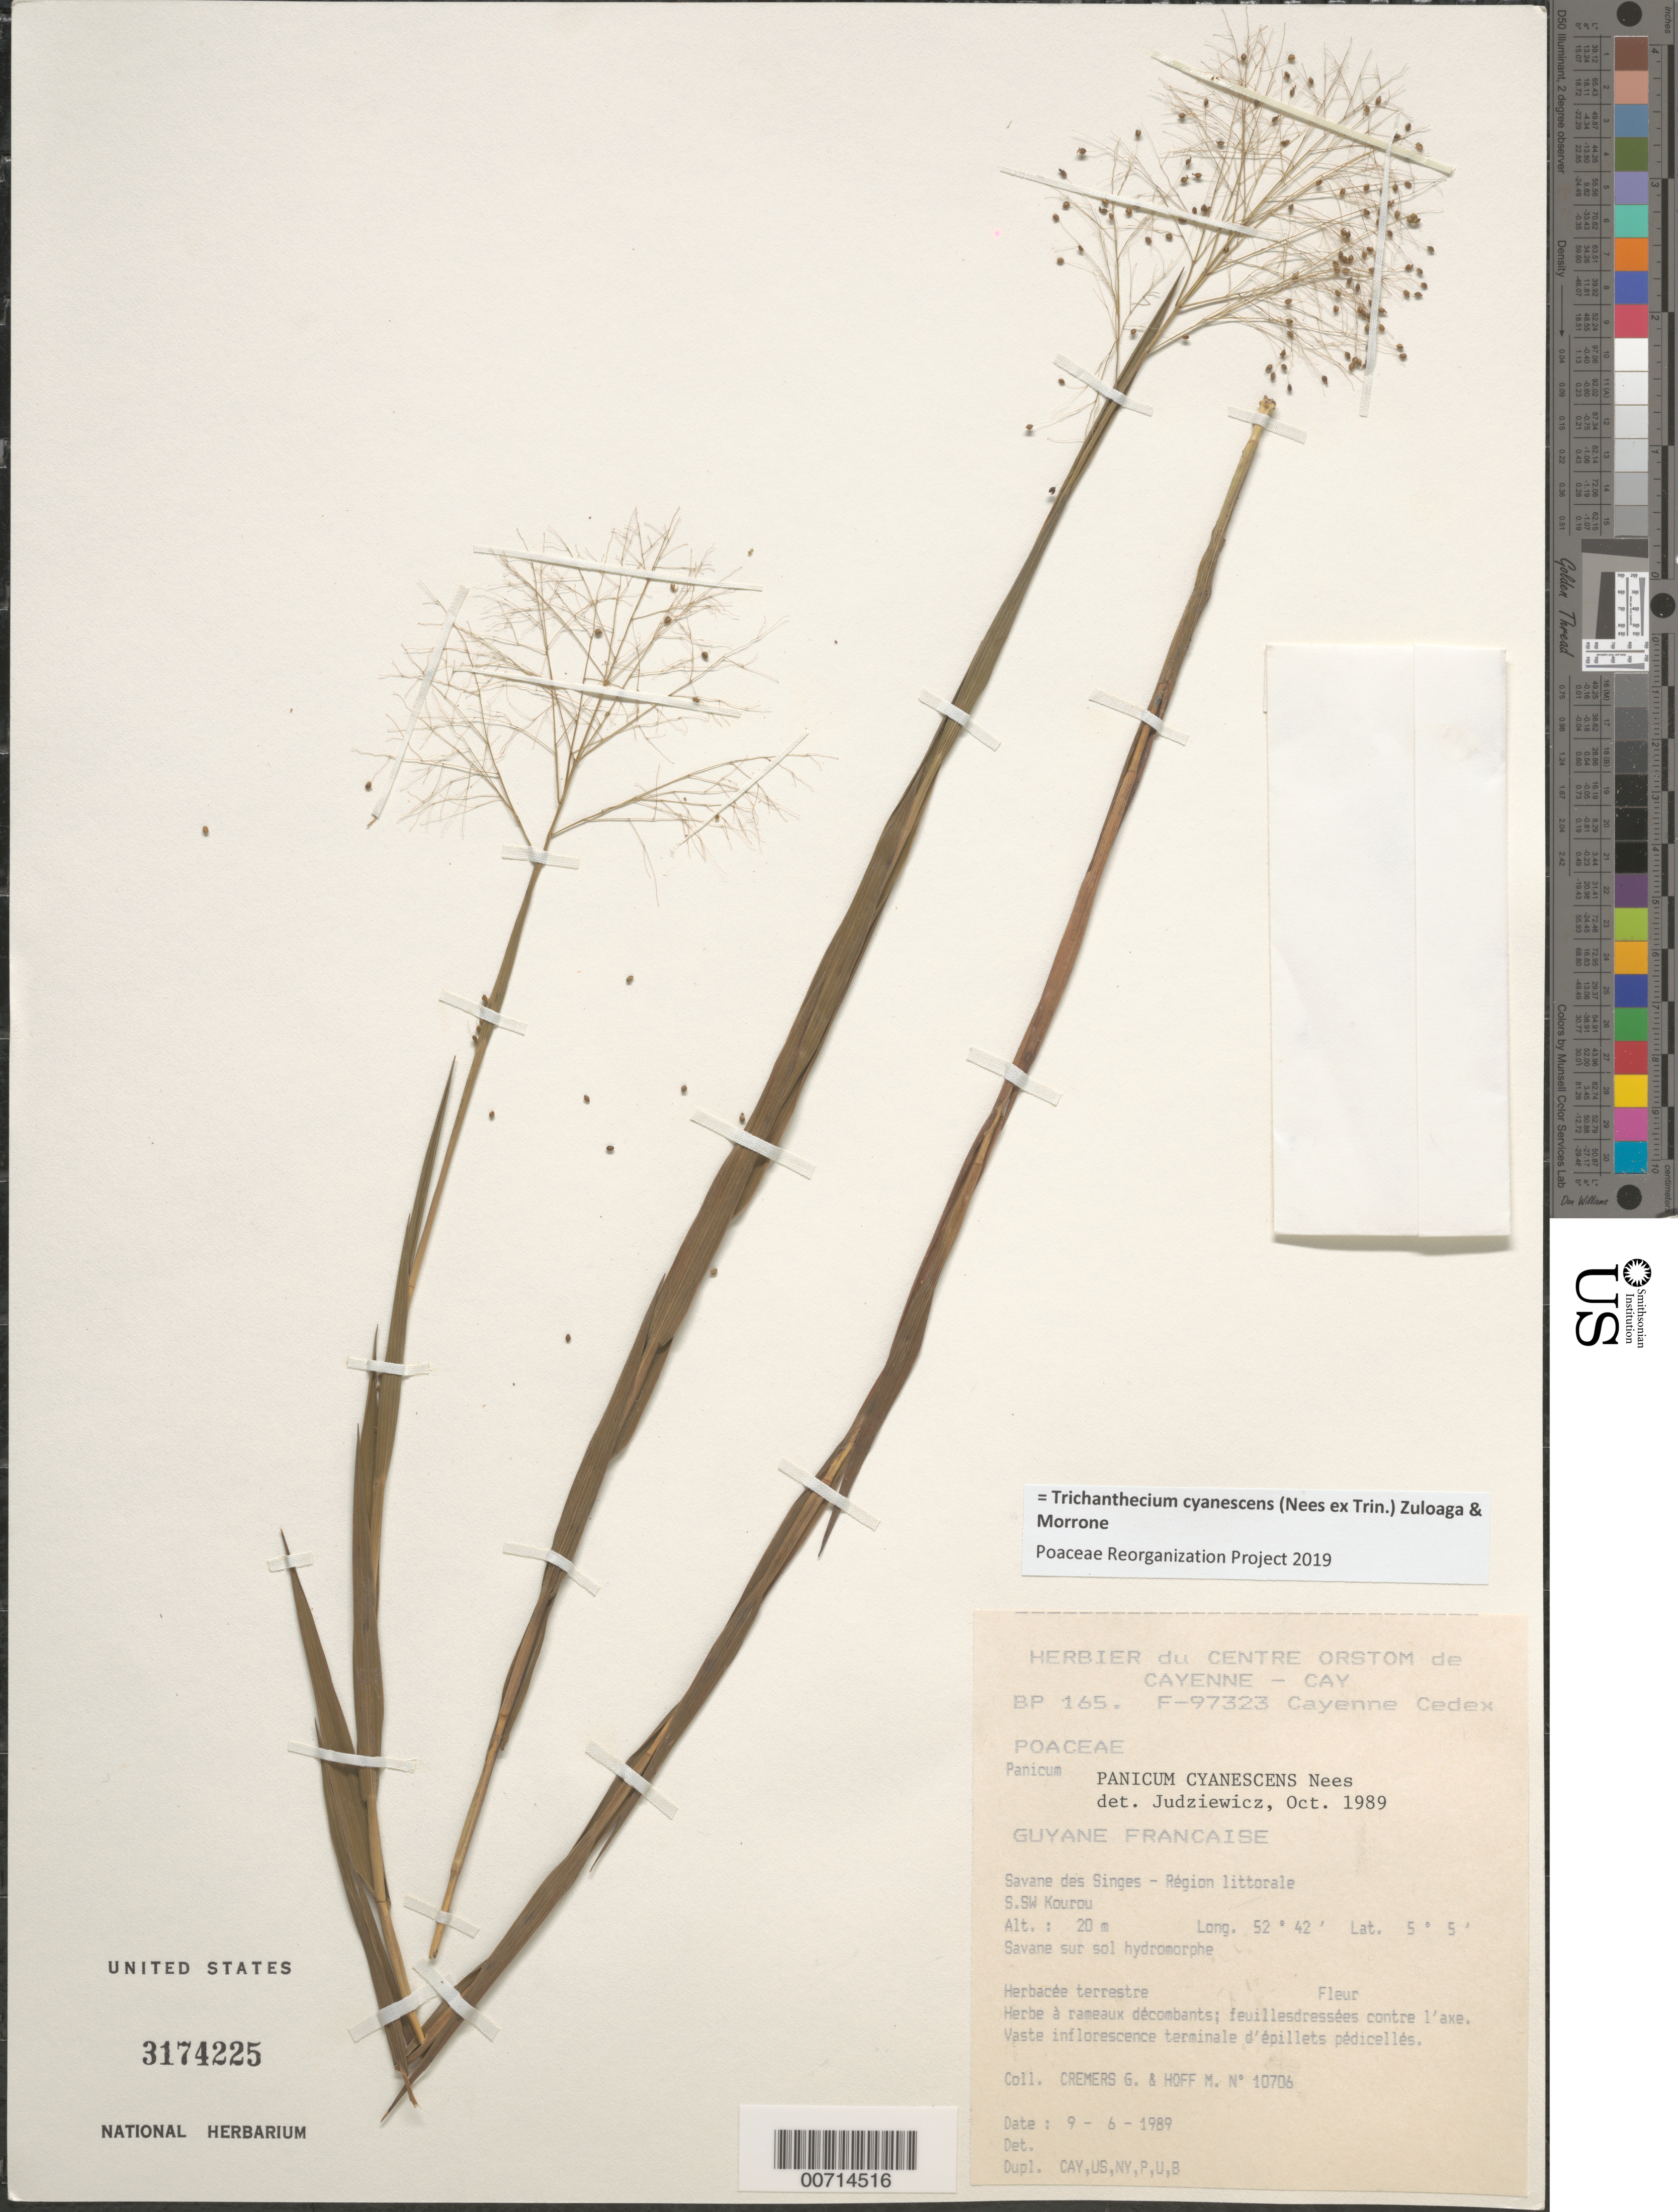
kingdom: Plantae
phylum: Tracheophyta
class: Liliopsida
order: Poales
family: Poaceae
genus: Trichanthecium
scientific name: Trichanthecium cyanescens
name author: (Nees ex Trin.) Zuloaga & Morrone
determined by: Poaceae Reorganization Project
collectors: G. Cremers & M. Hoff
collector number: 10706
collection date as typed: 9-Jun-89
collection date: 1989-06-09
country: French Guiana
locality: Savane des Singes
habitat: Savane sur sol hydromorphe, région littorale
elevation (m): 20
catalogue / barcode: US 3174225